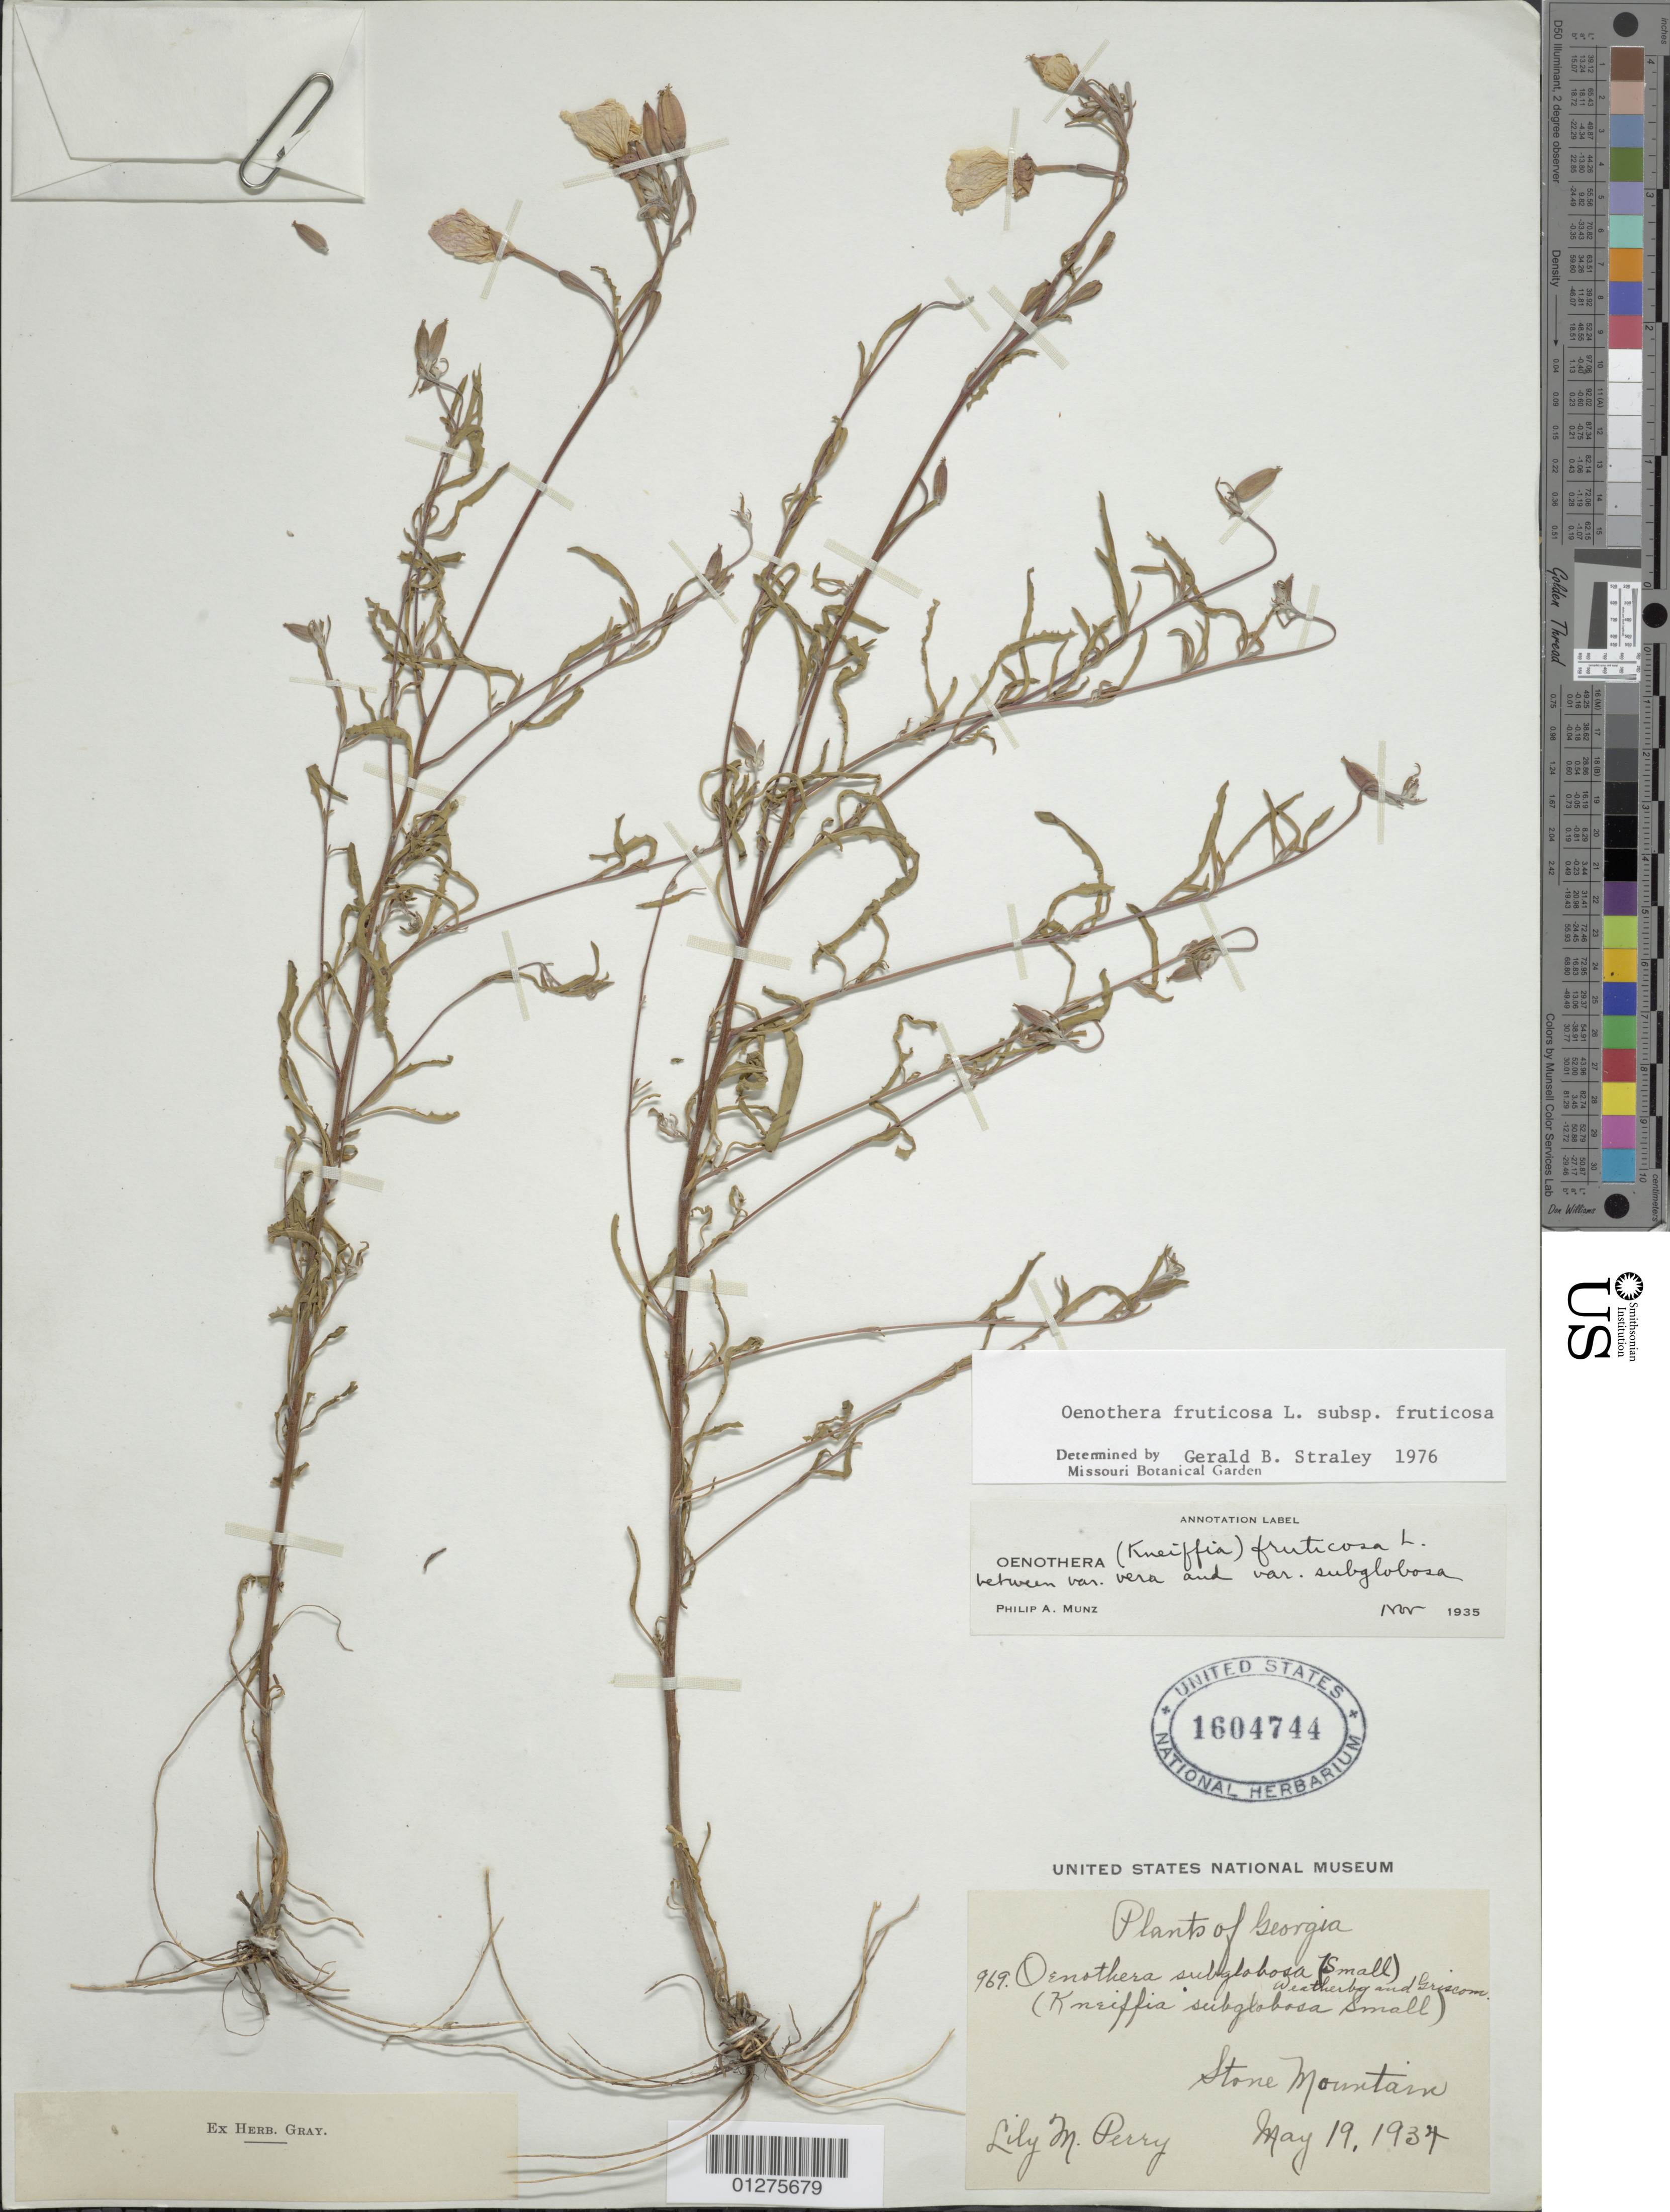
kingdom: Plantae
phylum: Tracheophyta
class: Magnoliopsida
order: Myrtales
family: Onagraceae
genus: Oenothera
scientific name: Oenothera fruticosa subsp. fruticosa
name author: L.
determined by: Straley, G. B.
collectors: L. M. Perry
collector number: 969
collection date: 1934-05-19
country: United States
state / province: Georgia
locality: Stone Mt.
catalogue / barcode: US 1604744